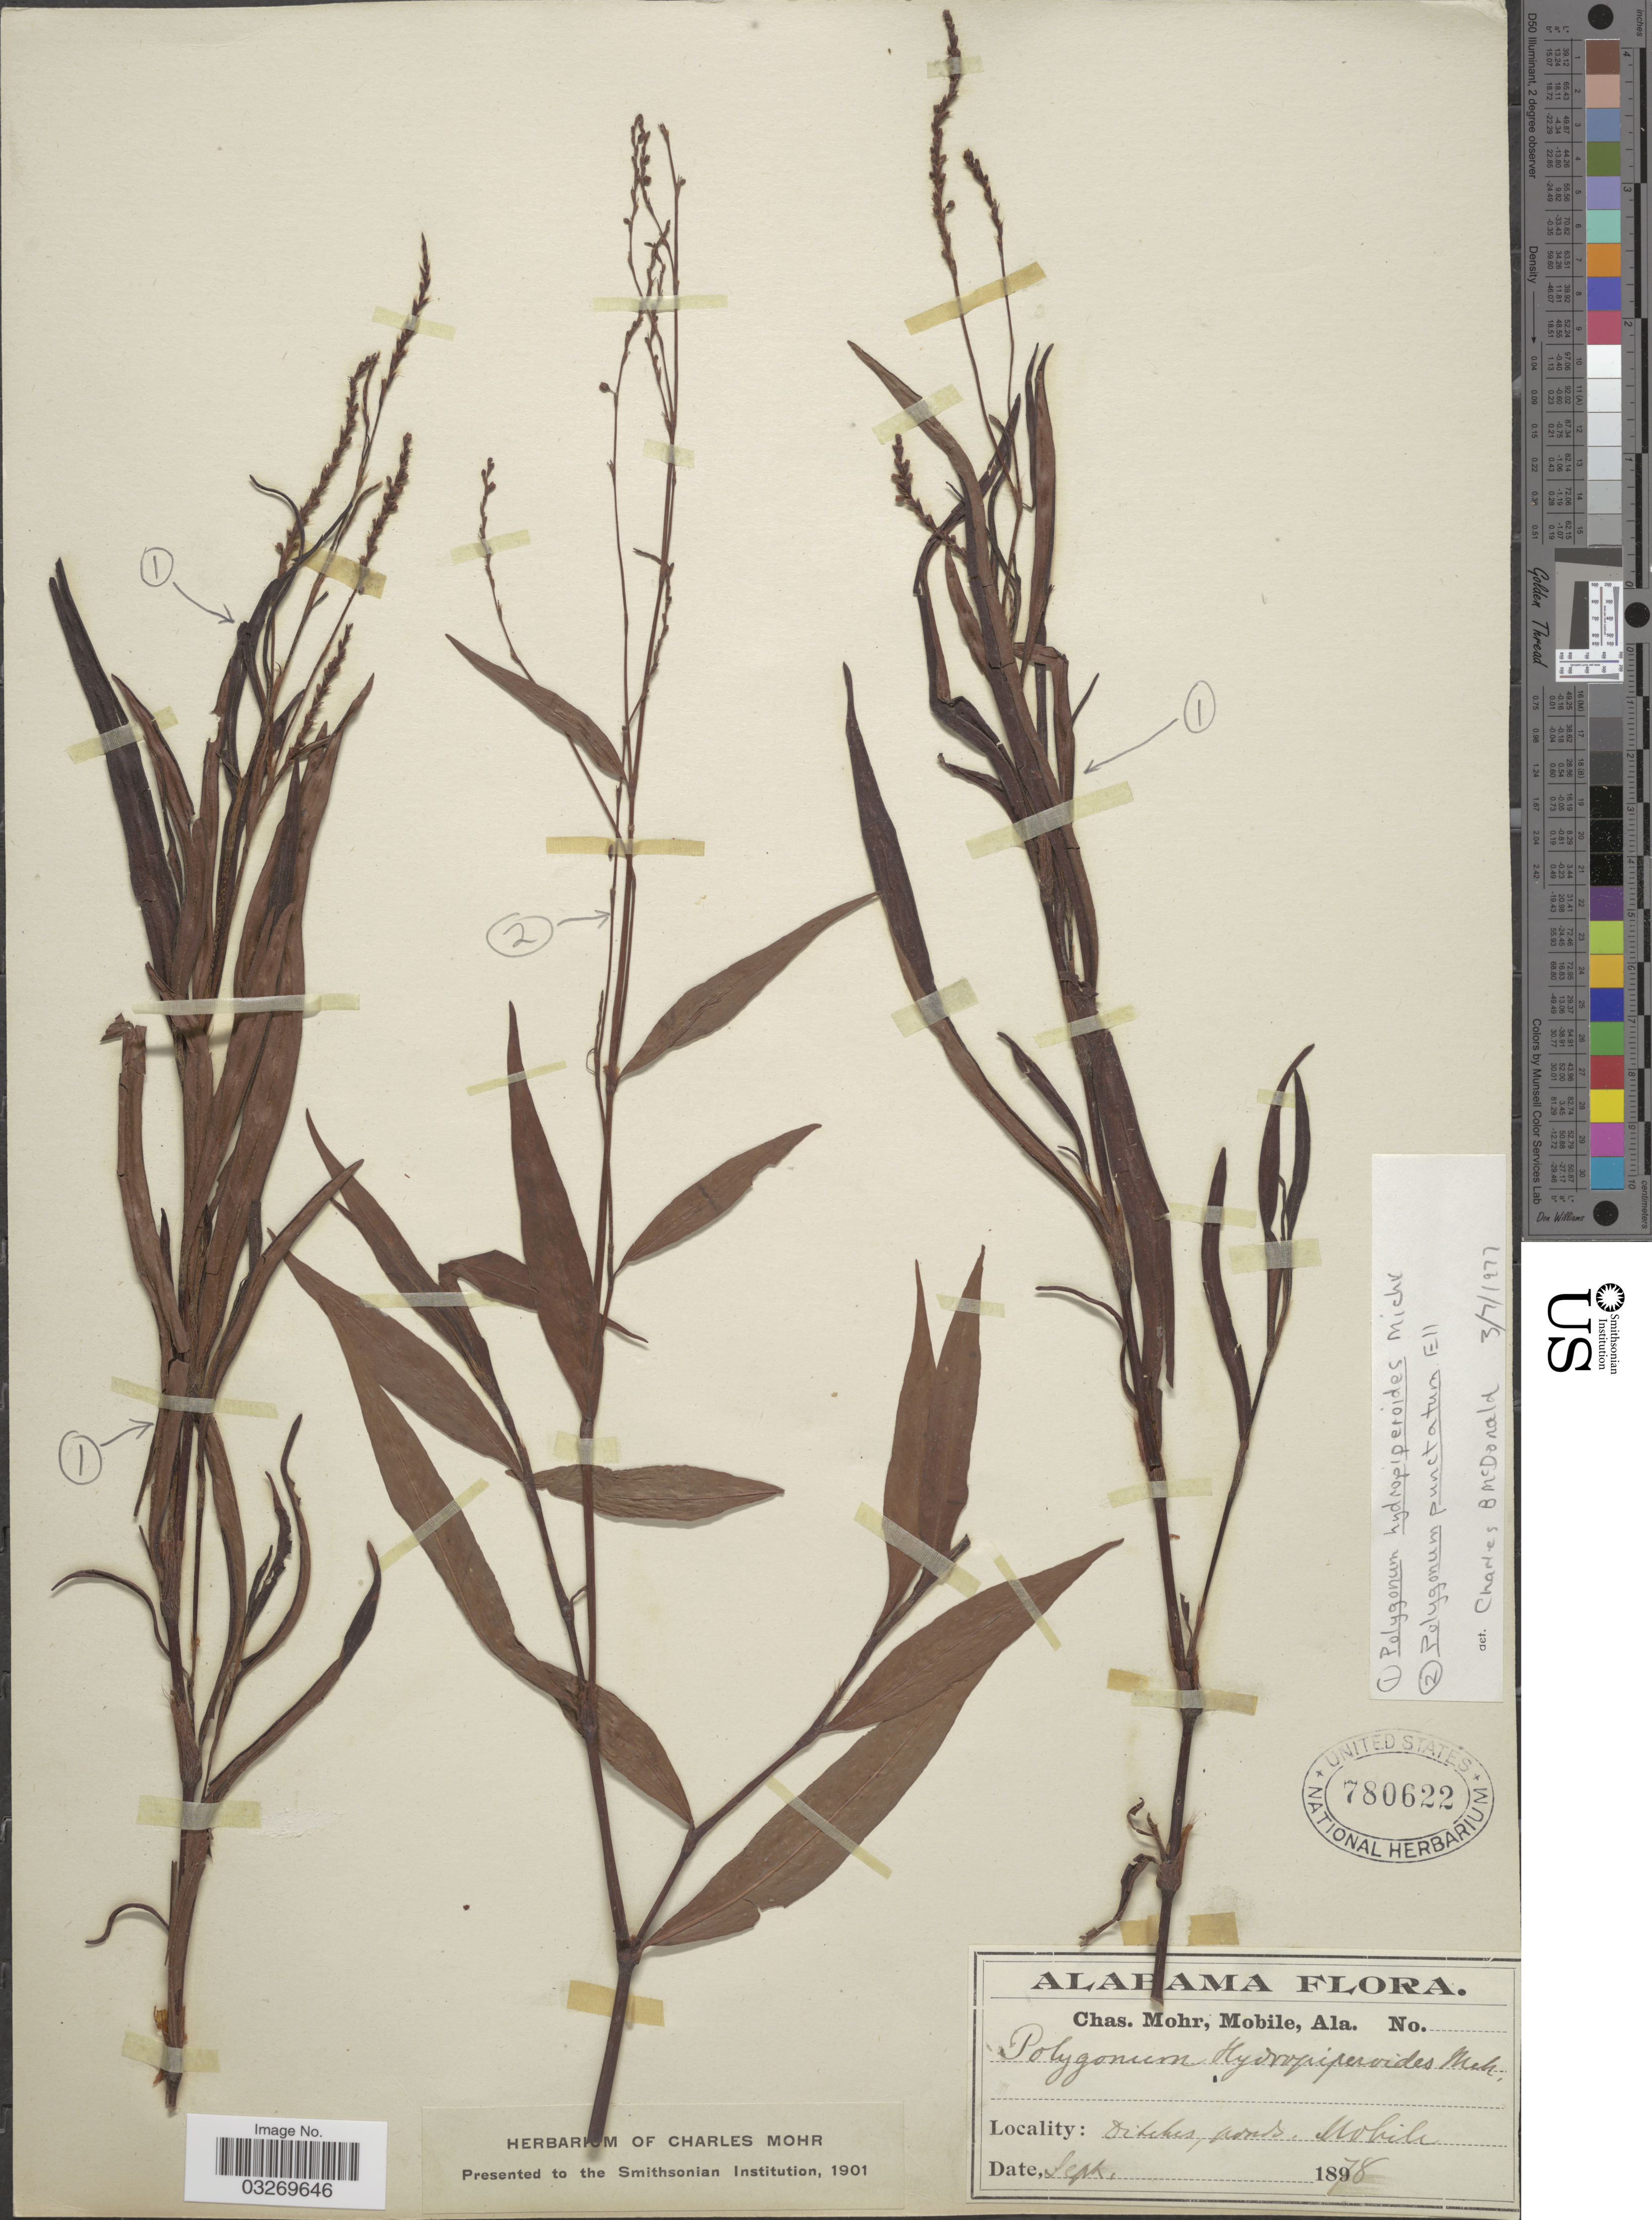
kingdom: Plantae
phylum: Tracheophyta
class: Magnoliopsida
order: Caryophyllales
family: Polygonaceae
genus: Persicaria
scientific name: Persicaria hydropiperoides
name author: (Michx.) Small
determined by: Atha, D. E.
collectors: Mohr, C. T. (herbarium)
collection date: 1878-09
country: United States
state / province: Alabama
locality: Ditches, ponds. Mobile.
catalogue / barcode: US 780622